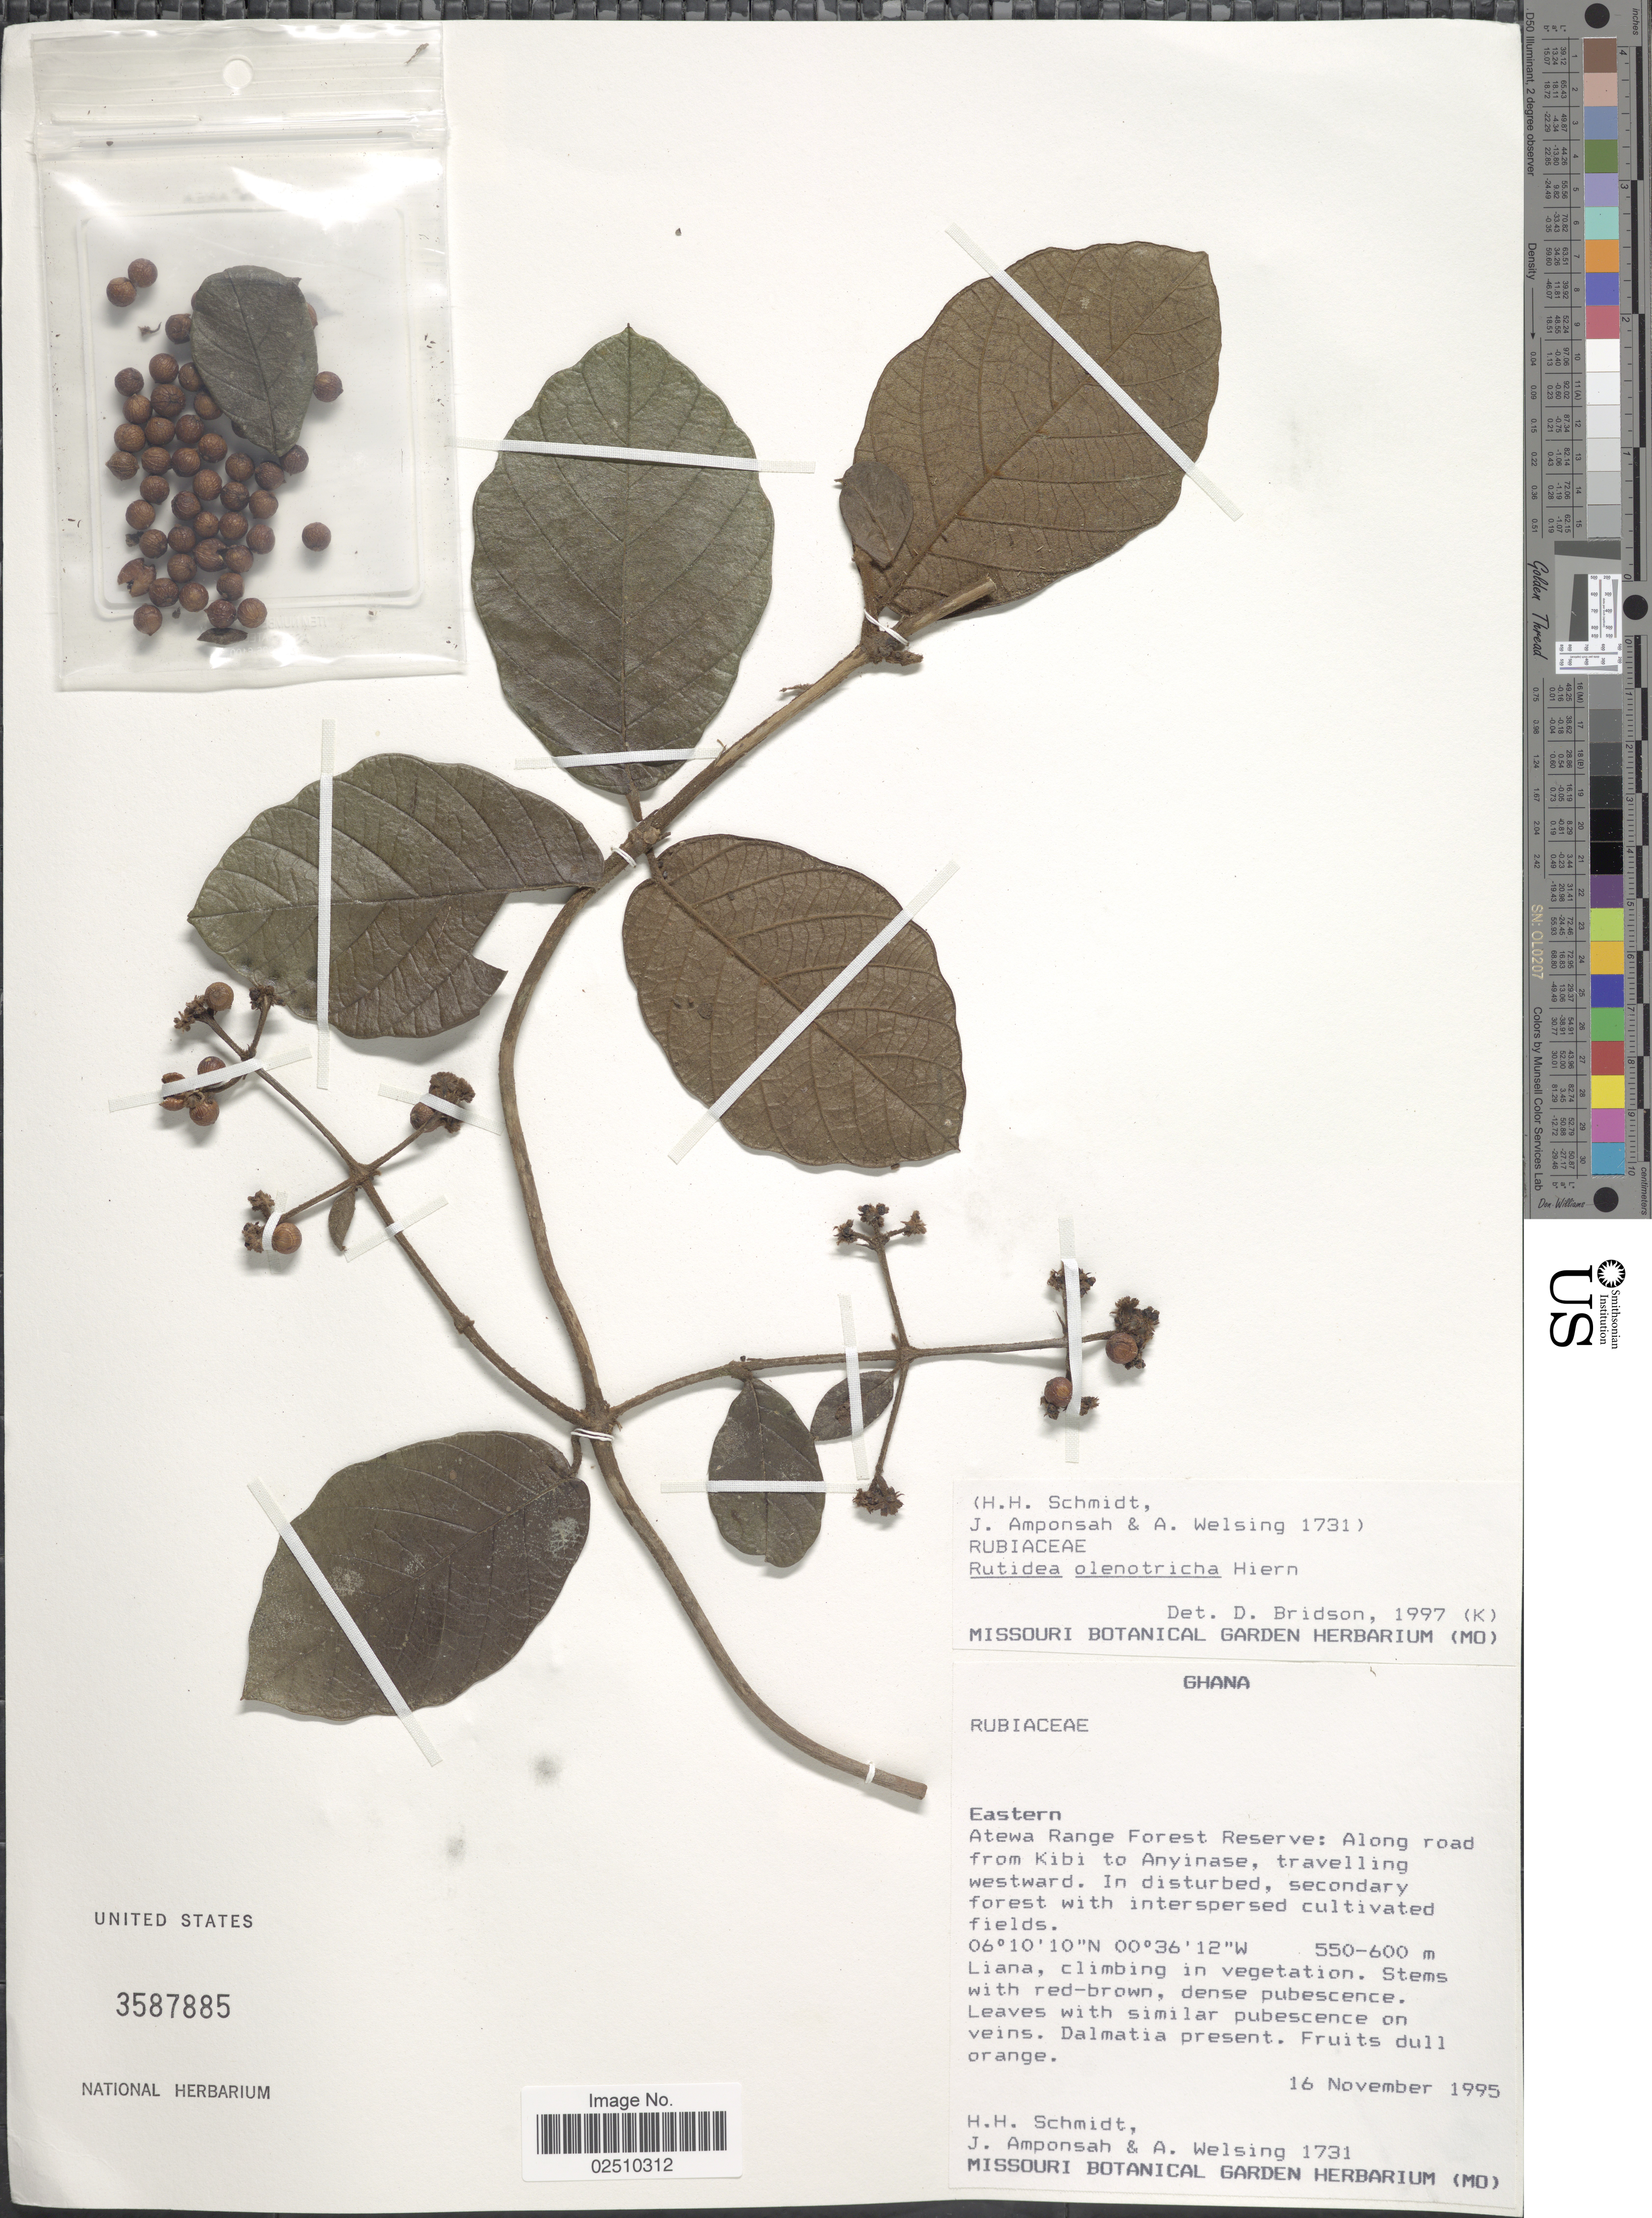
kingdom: Plantae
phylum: Tracheophyta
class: Magnoliopsida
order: Gentianales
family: Rubiaceae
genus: Rutidea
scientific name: Rutidea olenotricha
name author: Hiern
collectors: H. H. Schmidt, J. Amponsah & A. Welsing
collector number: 1731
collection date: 1995-11-16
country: Ghana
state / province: Eastern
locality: Atewa Range Forest Reserve: Along road from Kibi to Anyinase, travelling westward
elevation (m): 550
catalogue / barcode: US 3587885